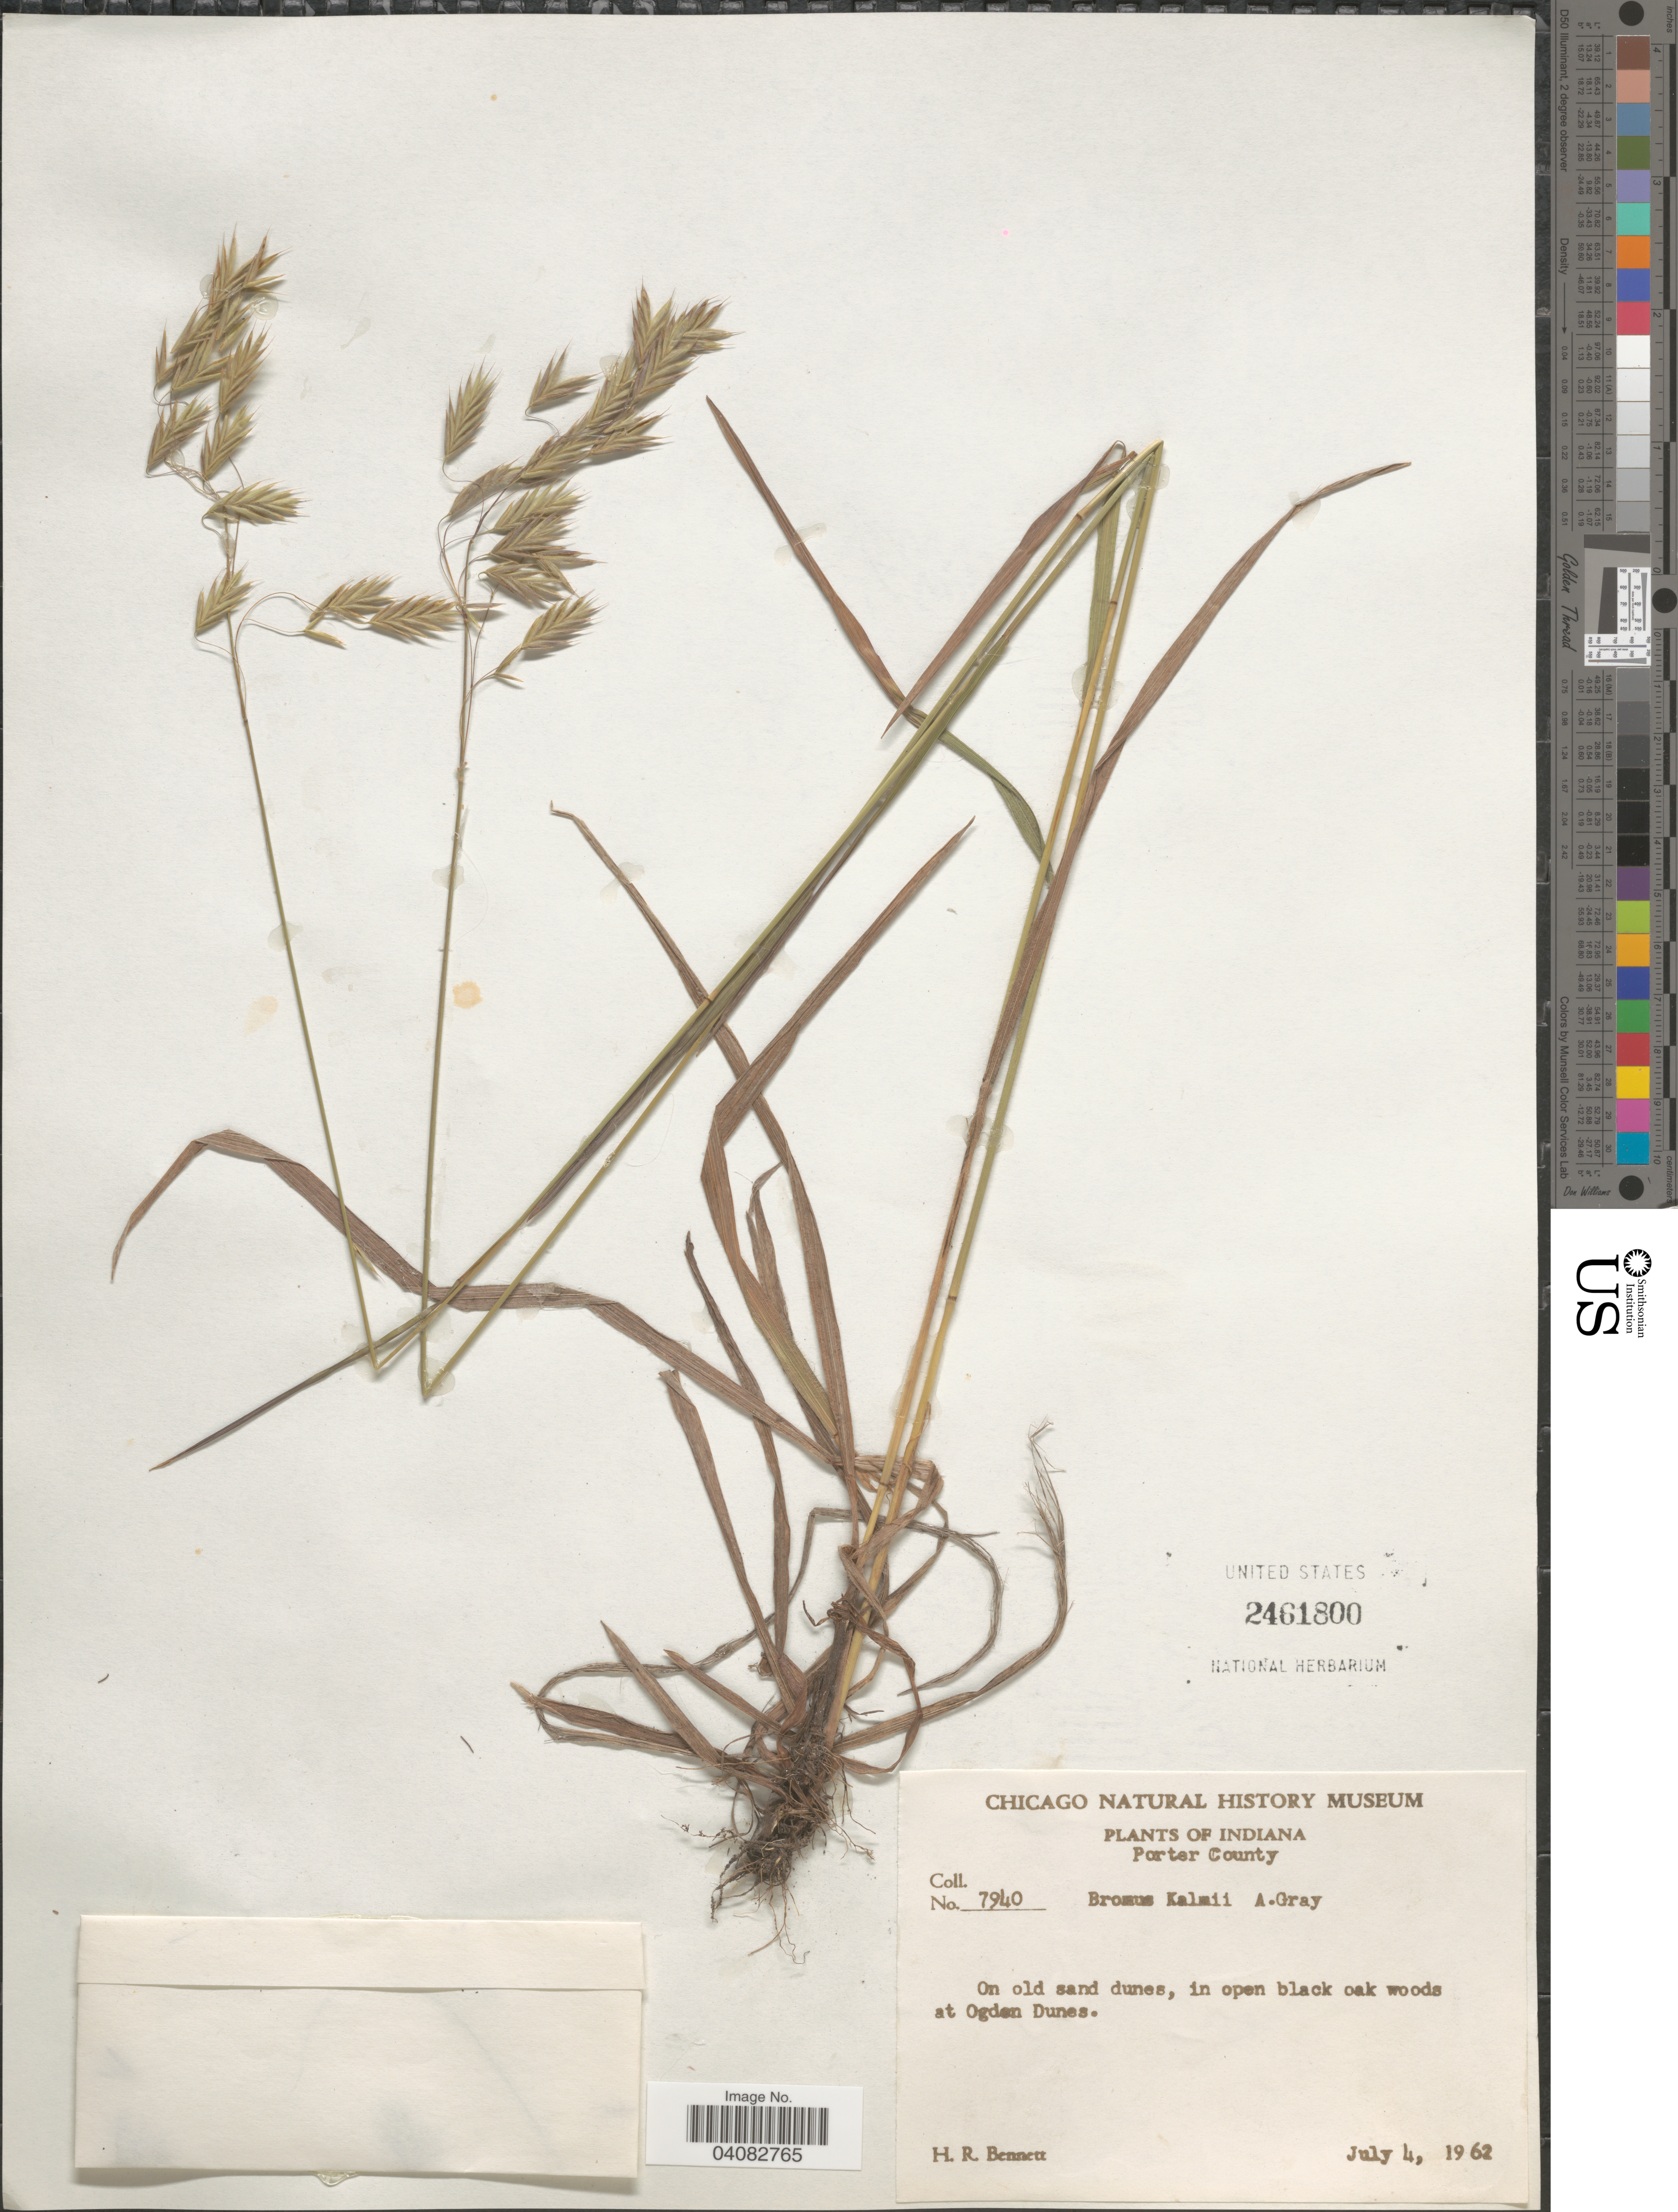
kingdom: Plantae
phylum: Tracheophyta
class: Liliopsida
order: Poales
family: Poaceae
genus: Bromus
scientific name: Bromus kalmii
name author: A. Gray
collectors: H. R. Bennett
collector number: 7940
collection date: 1962-07-04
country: United States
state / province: Indiana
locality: Porter County. On old sand dunes, in open black oak woods at Ogden Dunes.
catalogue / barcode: US 2461800